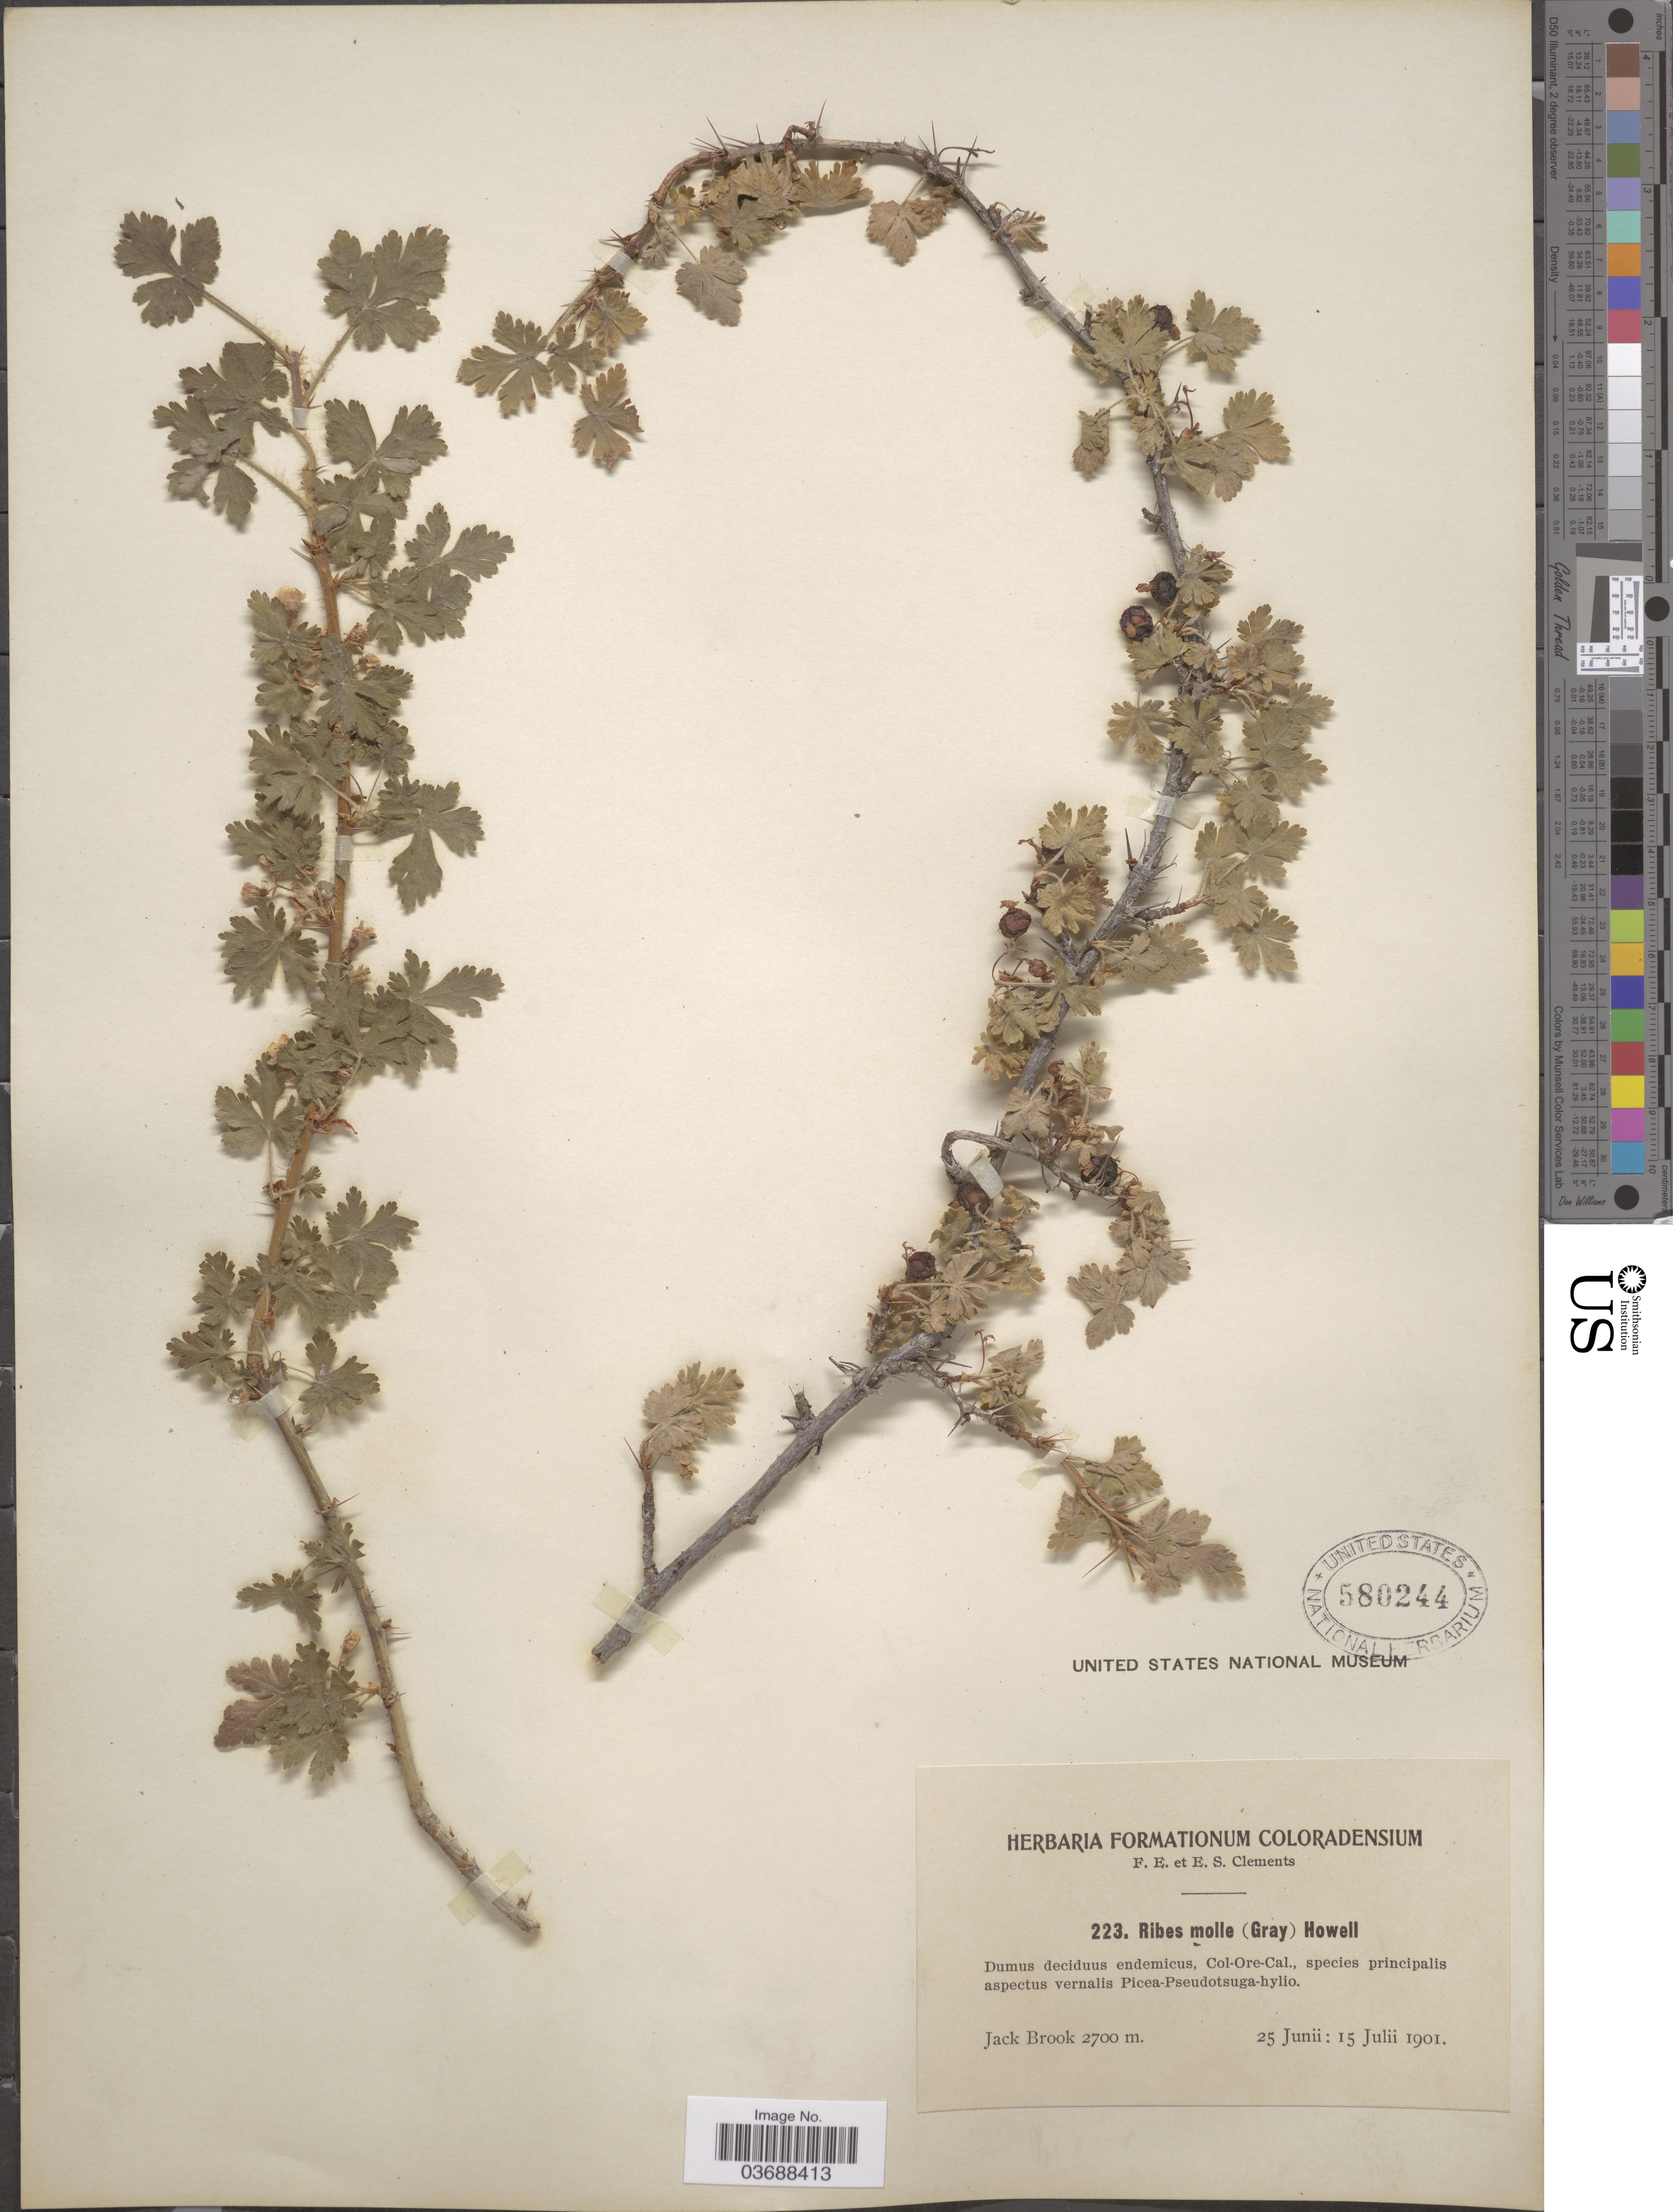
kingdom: Plantae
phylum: Tracheophyta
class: Magnoliopsida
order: Saxifragales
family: Grossulariaceae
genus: Ribes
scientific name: Ribes montigenum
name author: McClatchie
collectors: F. E. Clements & E. S. Clements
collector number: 223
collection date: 1901-06-25/1901-07-15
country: United States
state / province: Colorado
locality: Jack Brook.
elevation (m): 2700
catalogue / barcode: US 580244